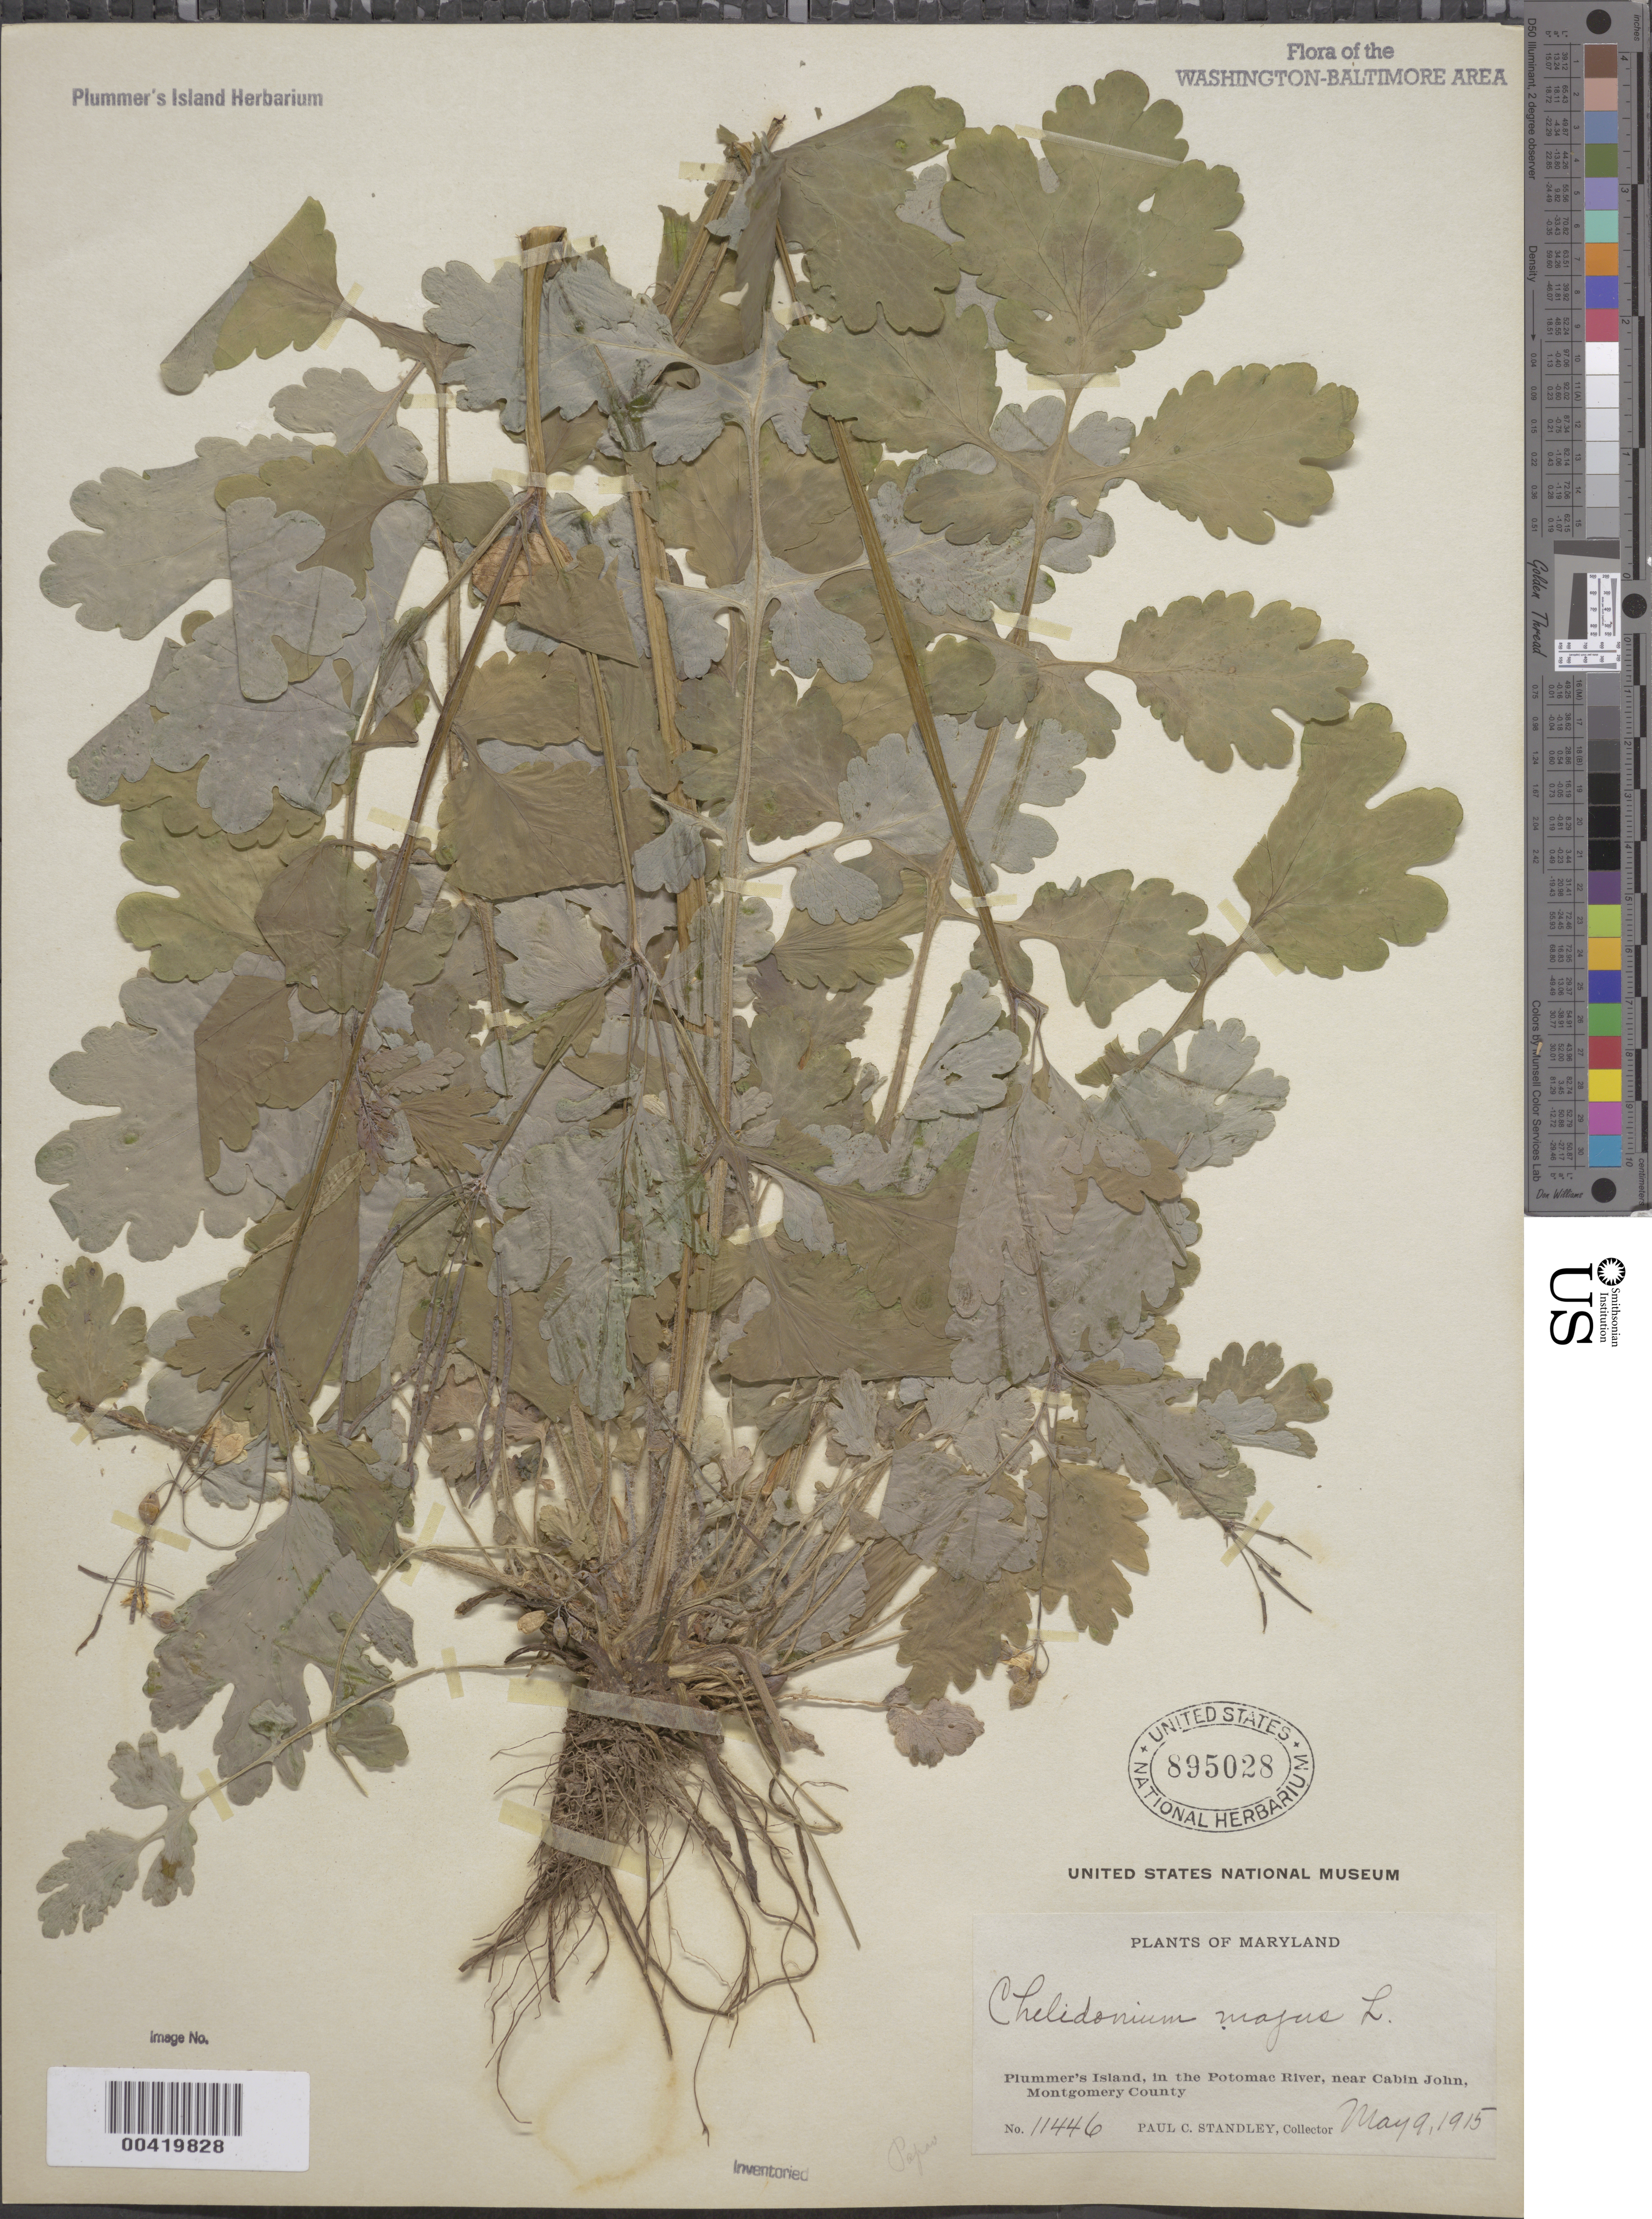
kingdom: Plantae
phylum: Tracheophyta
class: Magnoliopsida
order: Ranunculales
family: Papaveraceae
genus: Chelidonium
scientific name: Chelidonium majus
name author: L.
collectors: P. C. Standley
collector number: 11446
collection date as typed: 09 May 1915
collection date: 1915-05-09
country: United States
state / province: Maryland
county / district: Montgomery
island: Plummers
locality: Plummer's Island C. & O. Canal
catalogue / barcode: US 895028